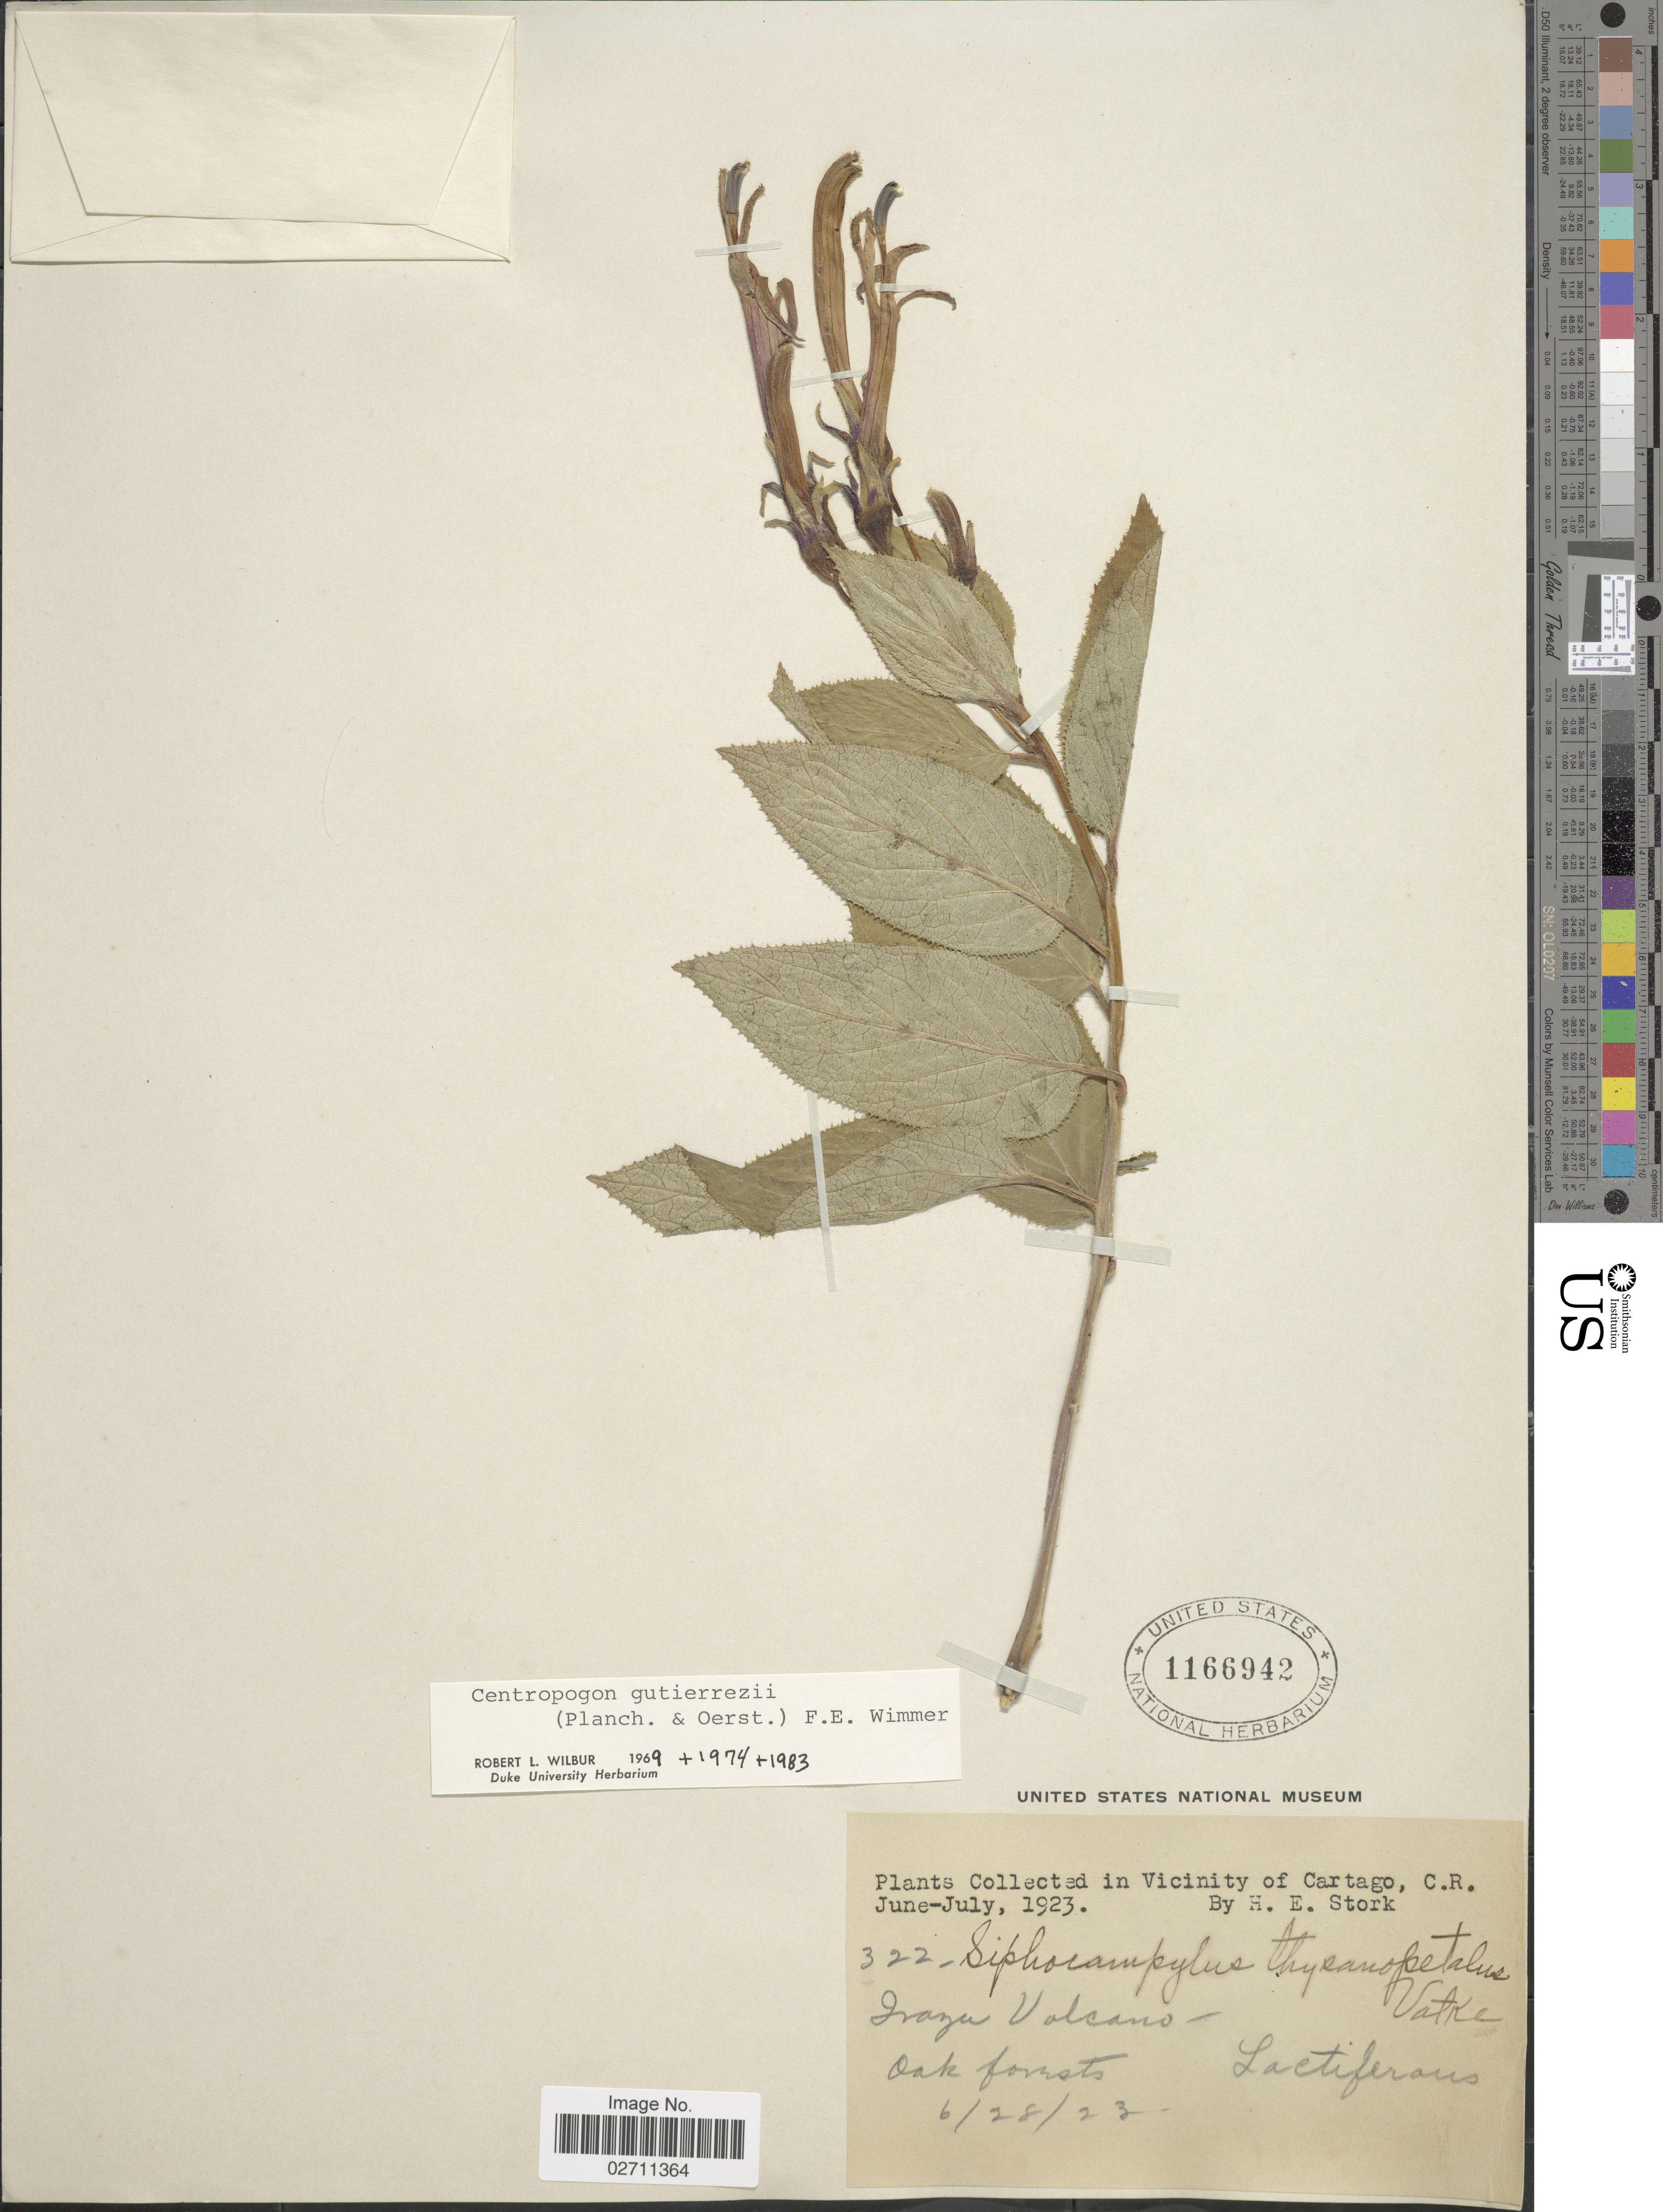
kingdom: Plantae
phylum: Tracheophyta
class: Magnoliopsida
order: Asterales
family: Campanulaceae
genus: Centropogon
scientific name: Centropogon gutierrezii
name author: (Planch. & Oerst.) E. Wimm.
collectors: H. E. Stork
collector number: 322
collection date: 1923-06-28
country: Costa Rica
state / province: Cartago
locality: In Vicinity of Cartago, Irazu Volcano.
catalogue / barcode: US 1166942